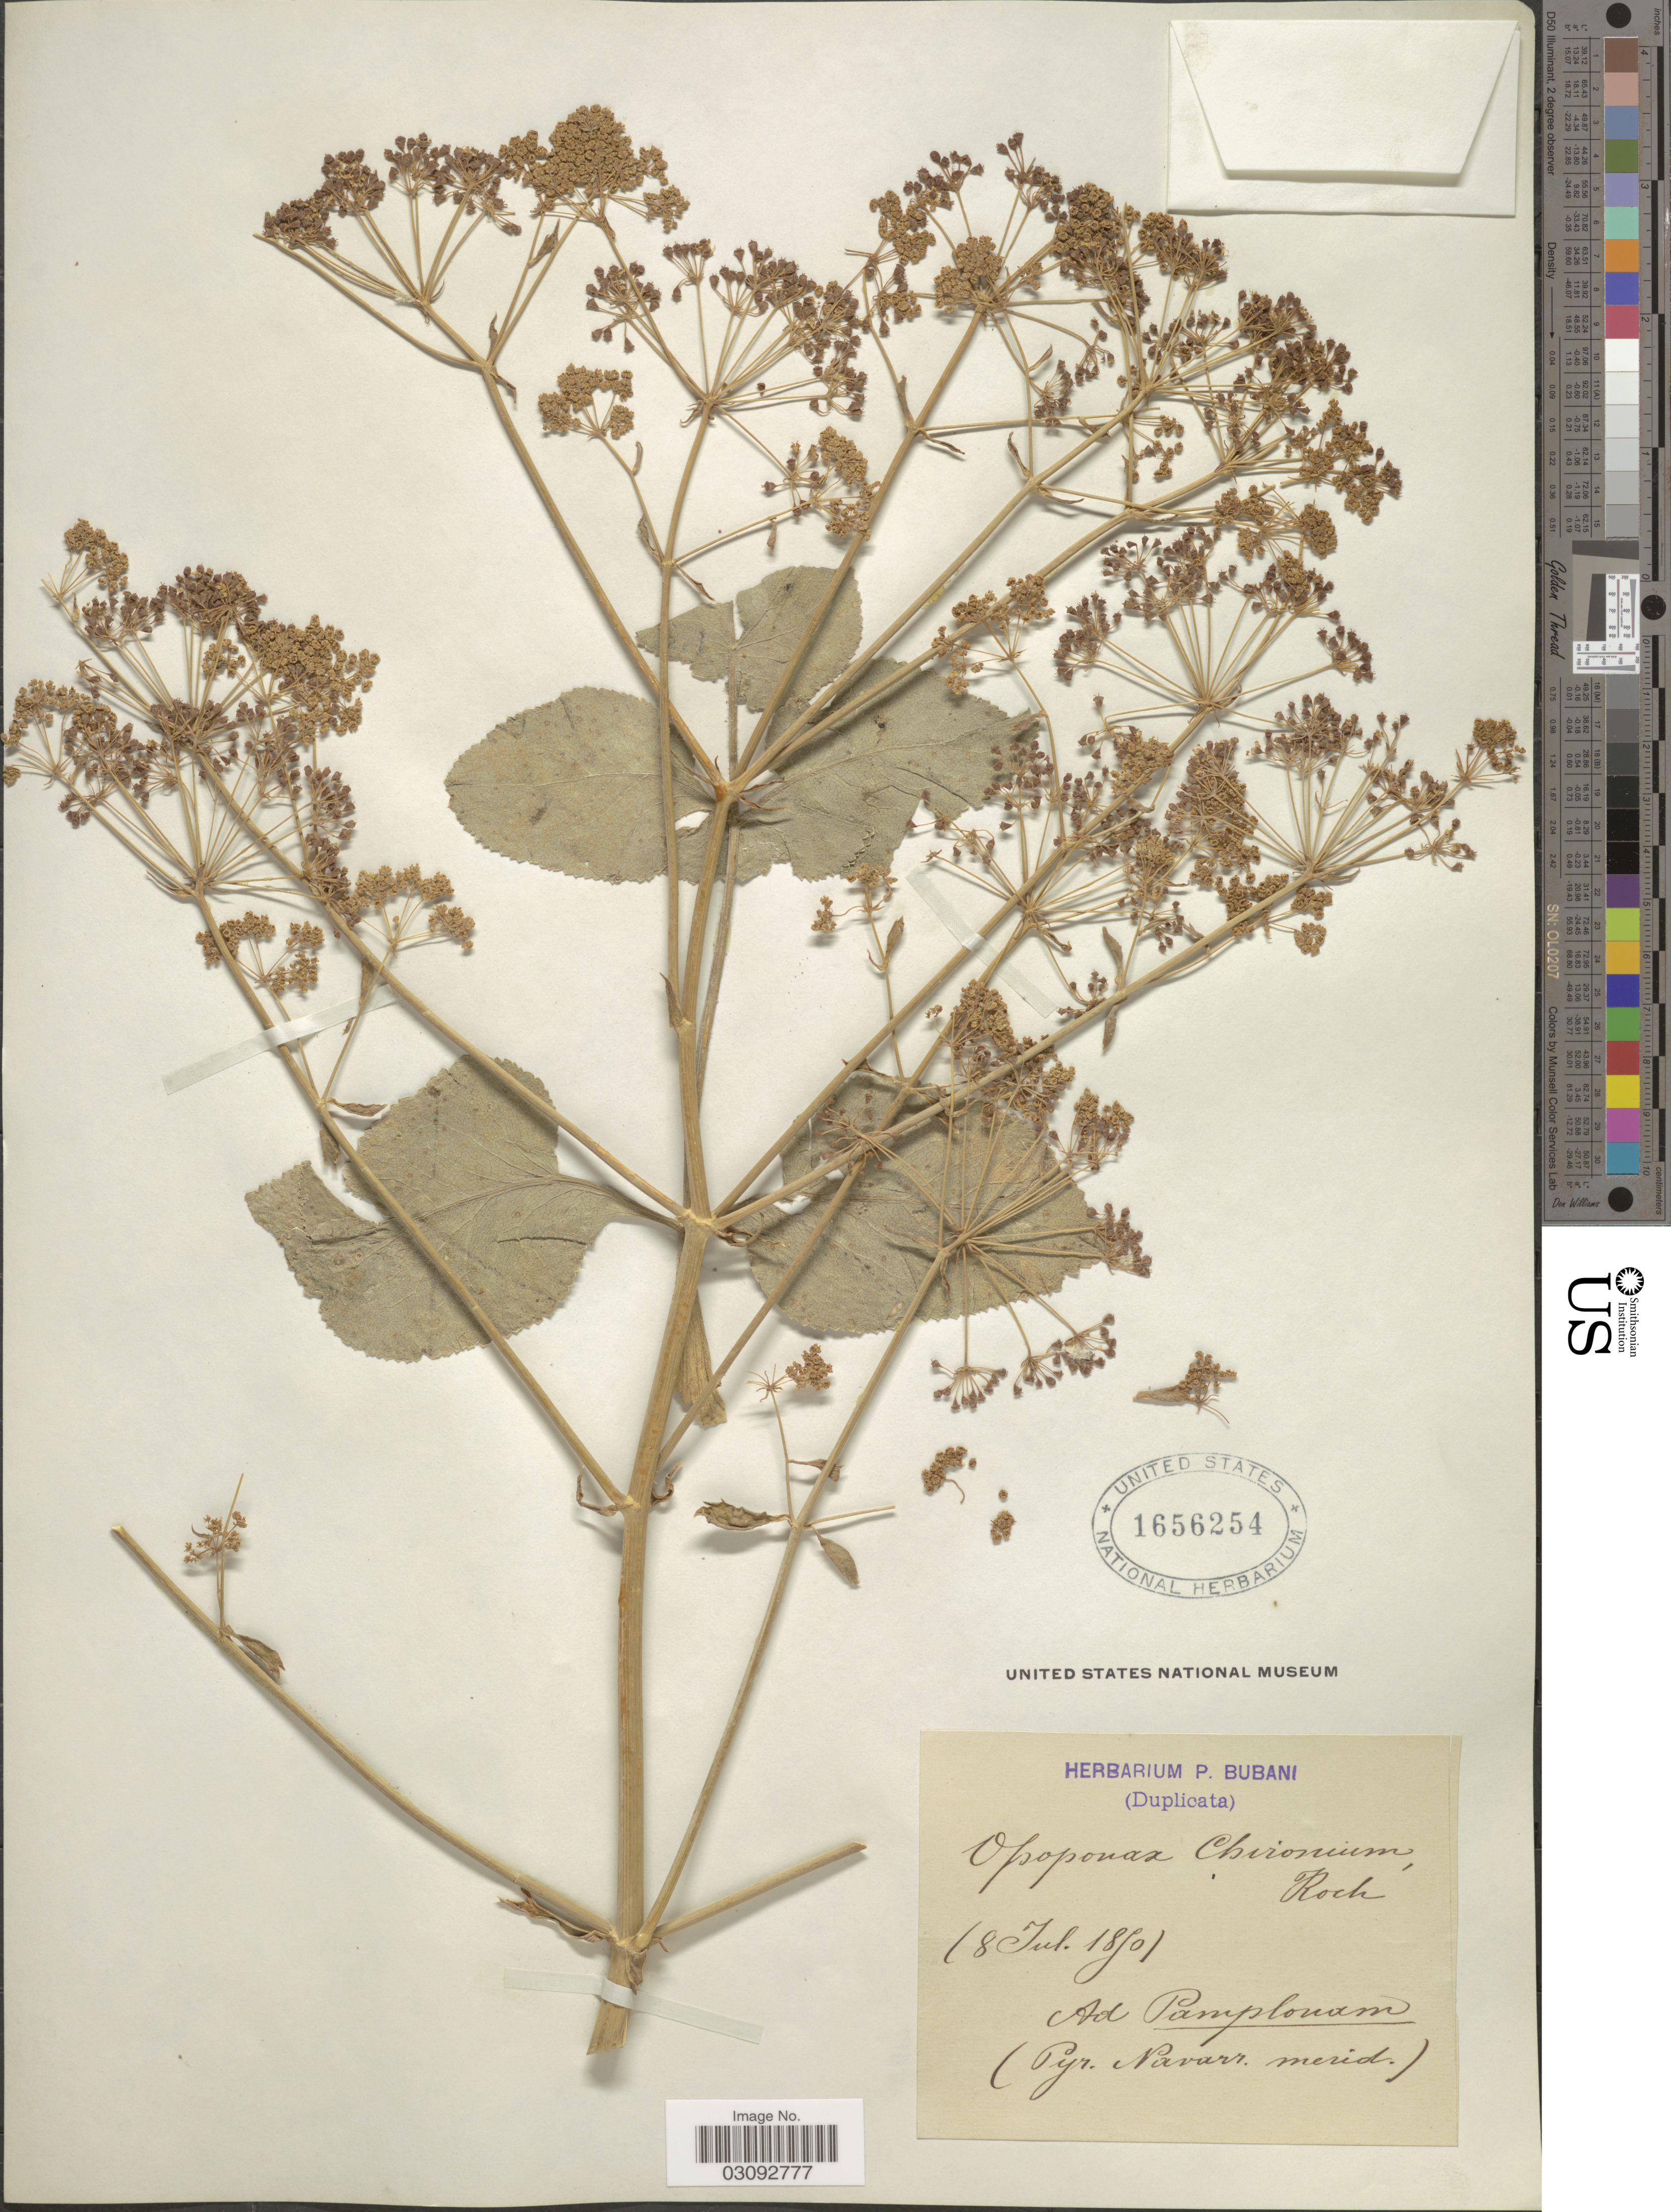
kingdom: Plantae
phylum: Tracheophyta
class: Magnoliopsida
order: Apiales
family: Apiaceae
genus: Opopanax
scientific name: Opopanax chironium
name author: (L.) W.D.J. Koch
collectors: ex herb. P. Bubani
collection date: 1850-07-08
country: Spain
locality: Ad Pamplonam (Pyr. Navarr. merid.).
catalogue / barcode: US 1656254